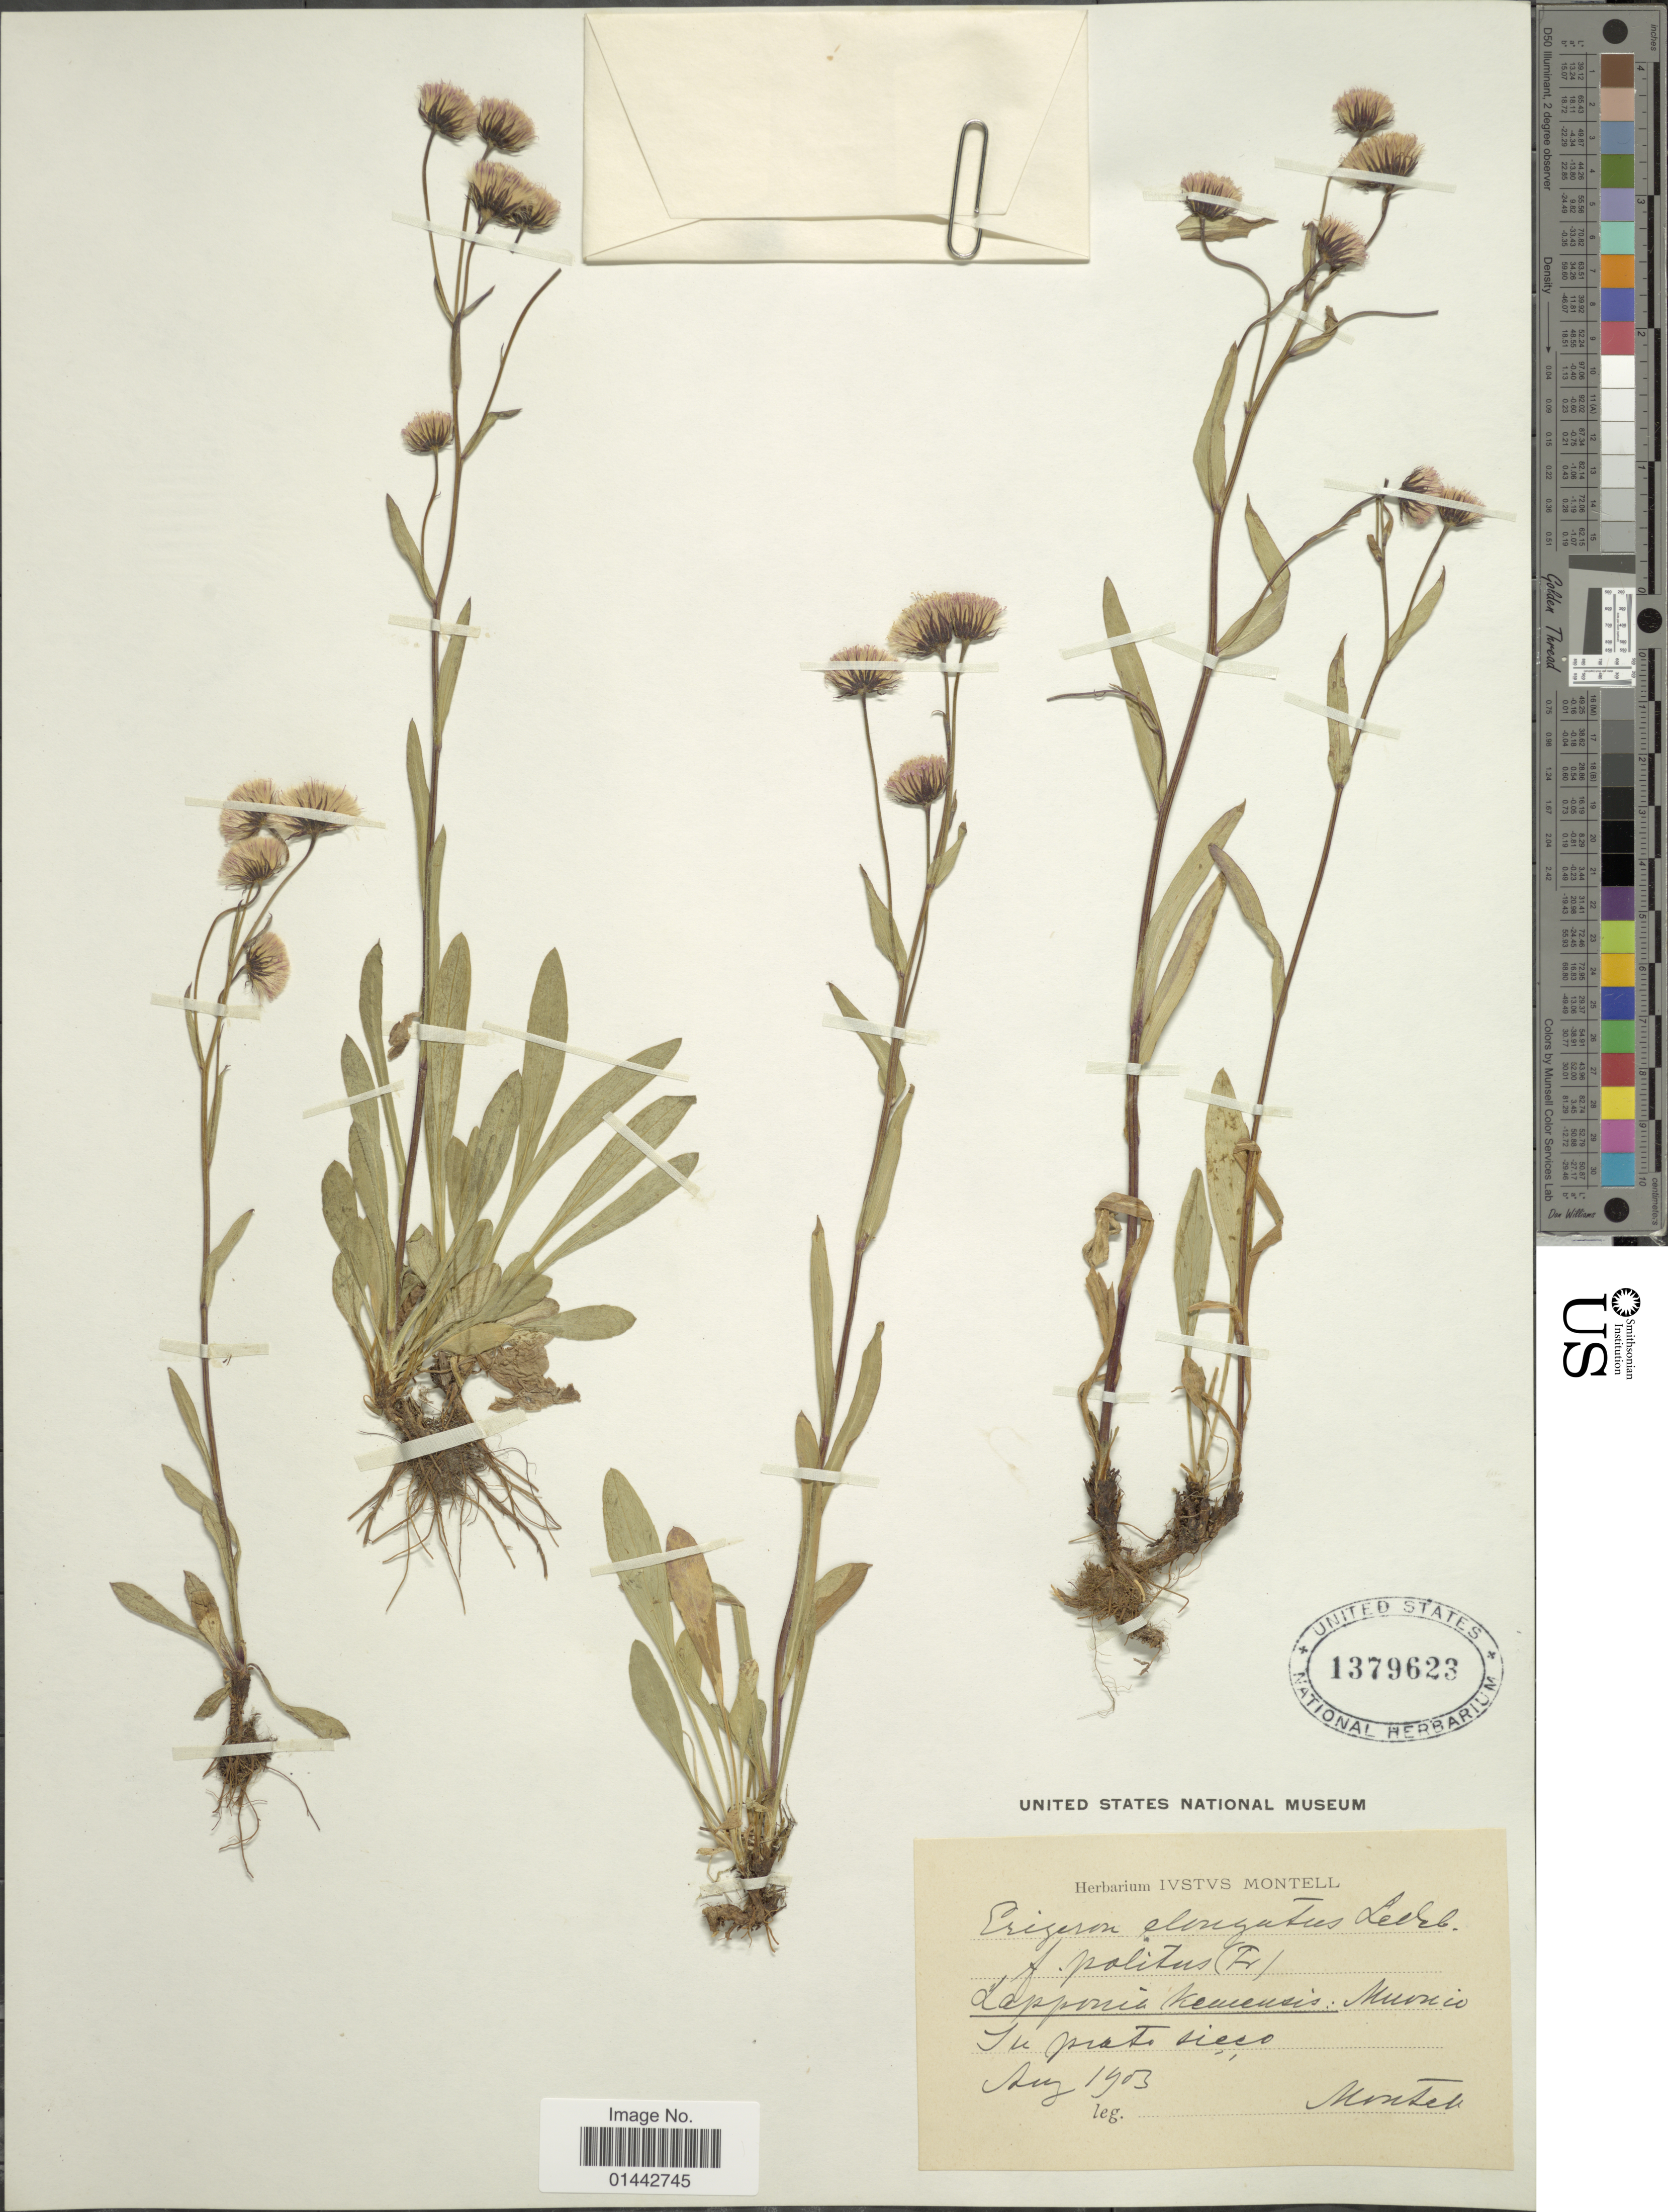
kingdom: Plantae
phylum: Tracheophyta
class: Magnoliopsida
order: Asterales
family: Asteraceae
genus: Erigeron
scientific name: Erigeron elongatus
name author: Ledeb.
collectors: I. Montell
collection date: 1903-08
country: Finland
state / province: Lappi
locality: Muonio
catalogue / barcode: US 1379623